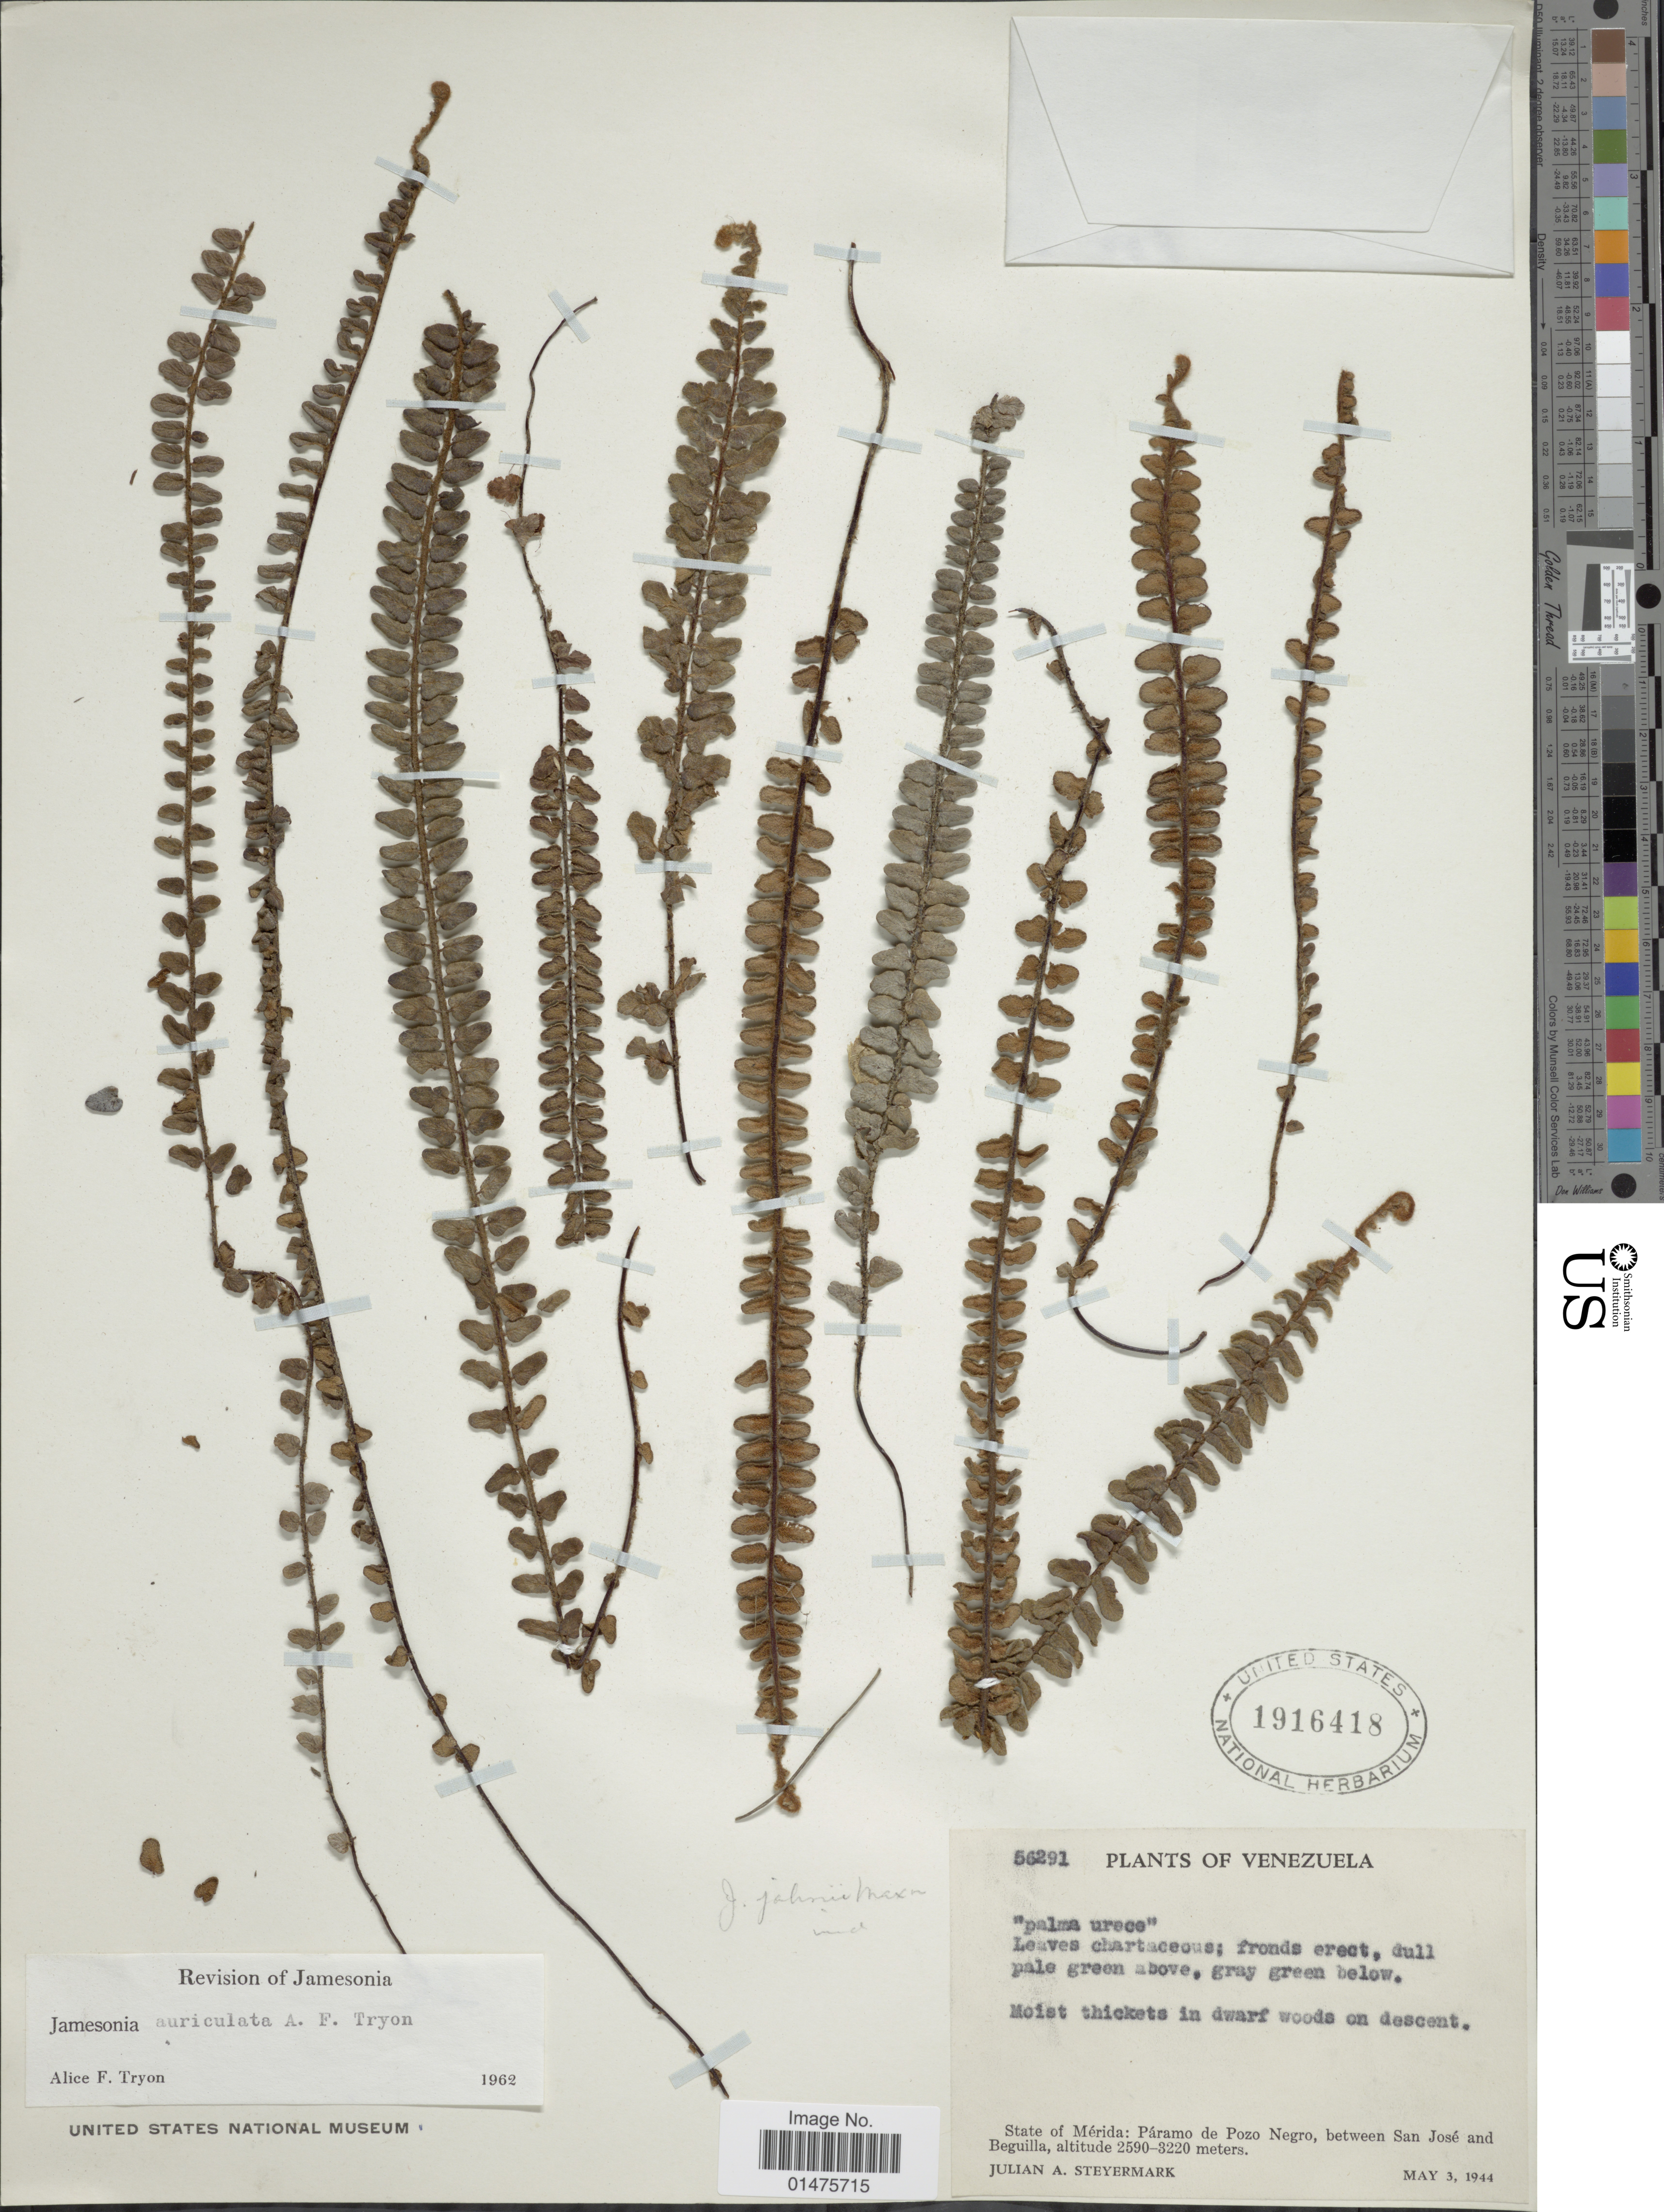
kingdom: Plantae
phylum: Tracheophyta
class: Polypodiopsida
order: Polypodiales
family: Pteridaceae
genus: Jamesonia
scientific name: Jamesonia auriculata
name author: A.F. Tryon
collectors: J. Steyermark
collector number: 56291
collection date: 1944-05-03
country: Venezuela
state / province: Mérida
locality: Páramo de Pozo Negro, between San José and Beguilla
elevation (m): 2590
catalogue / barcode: US 1916418